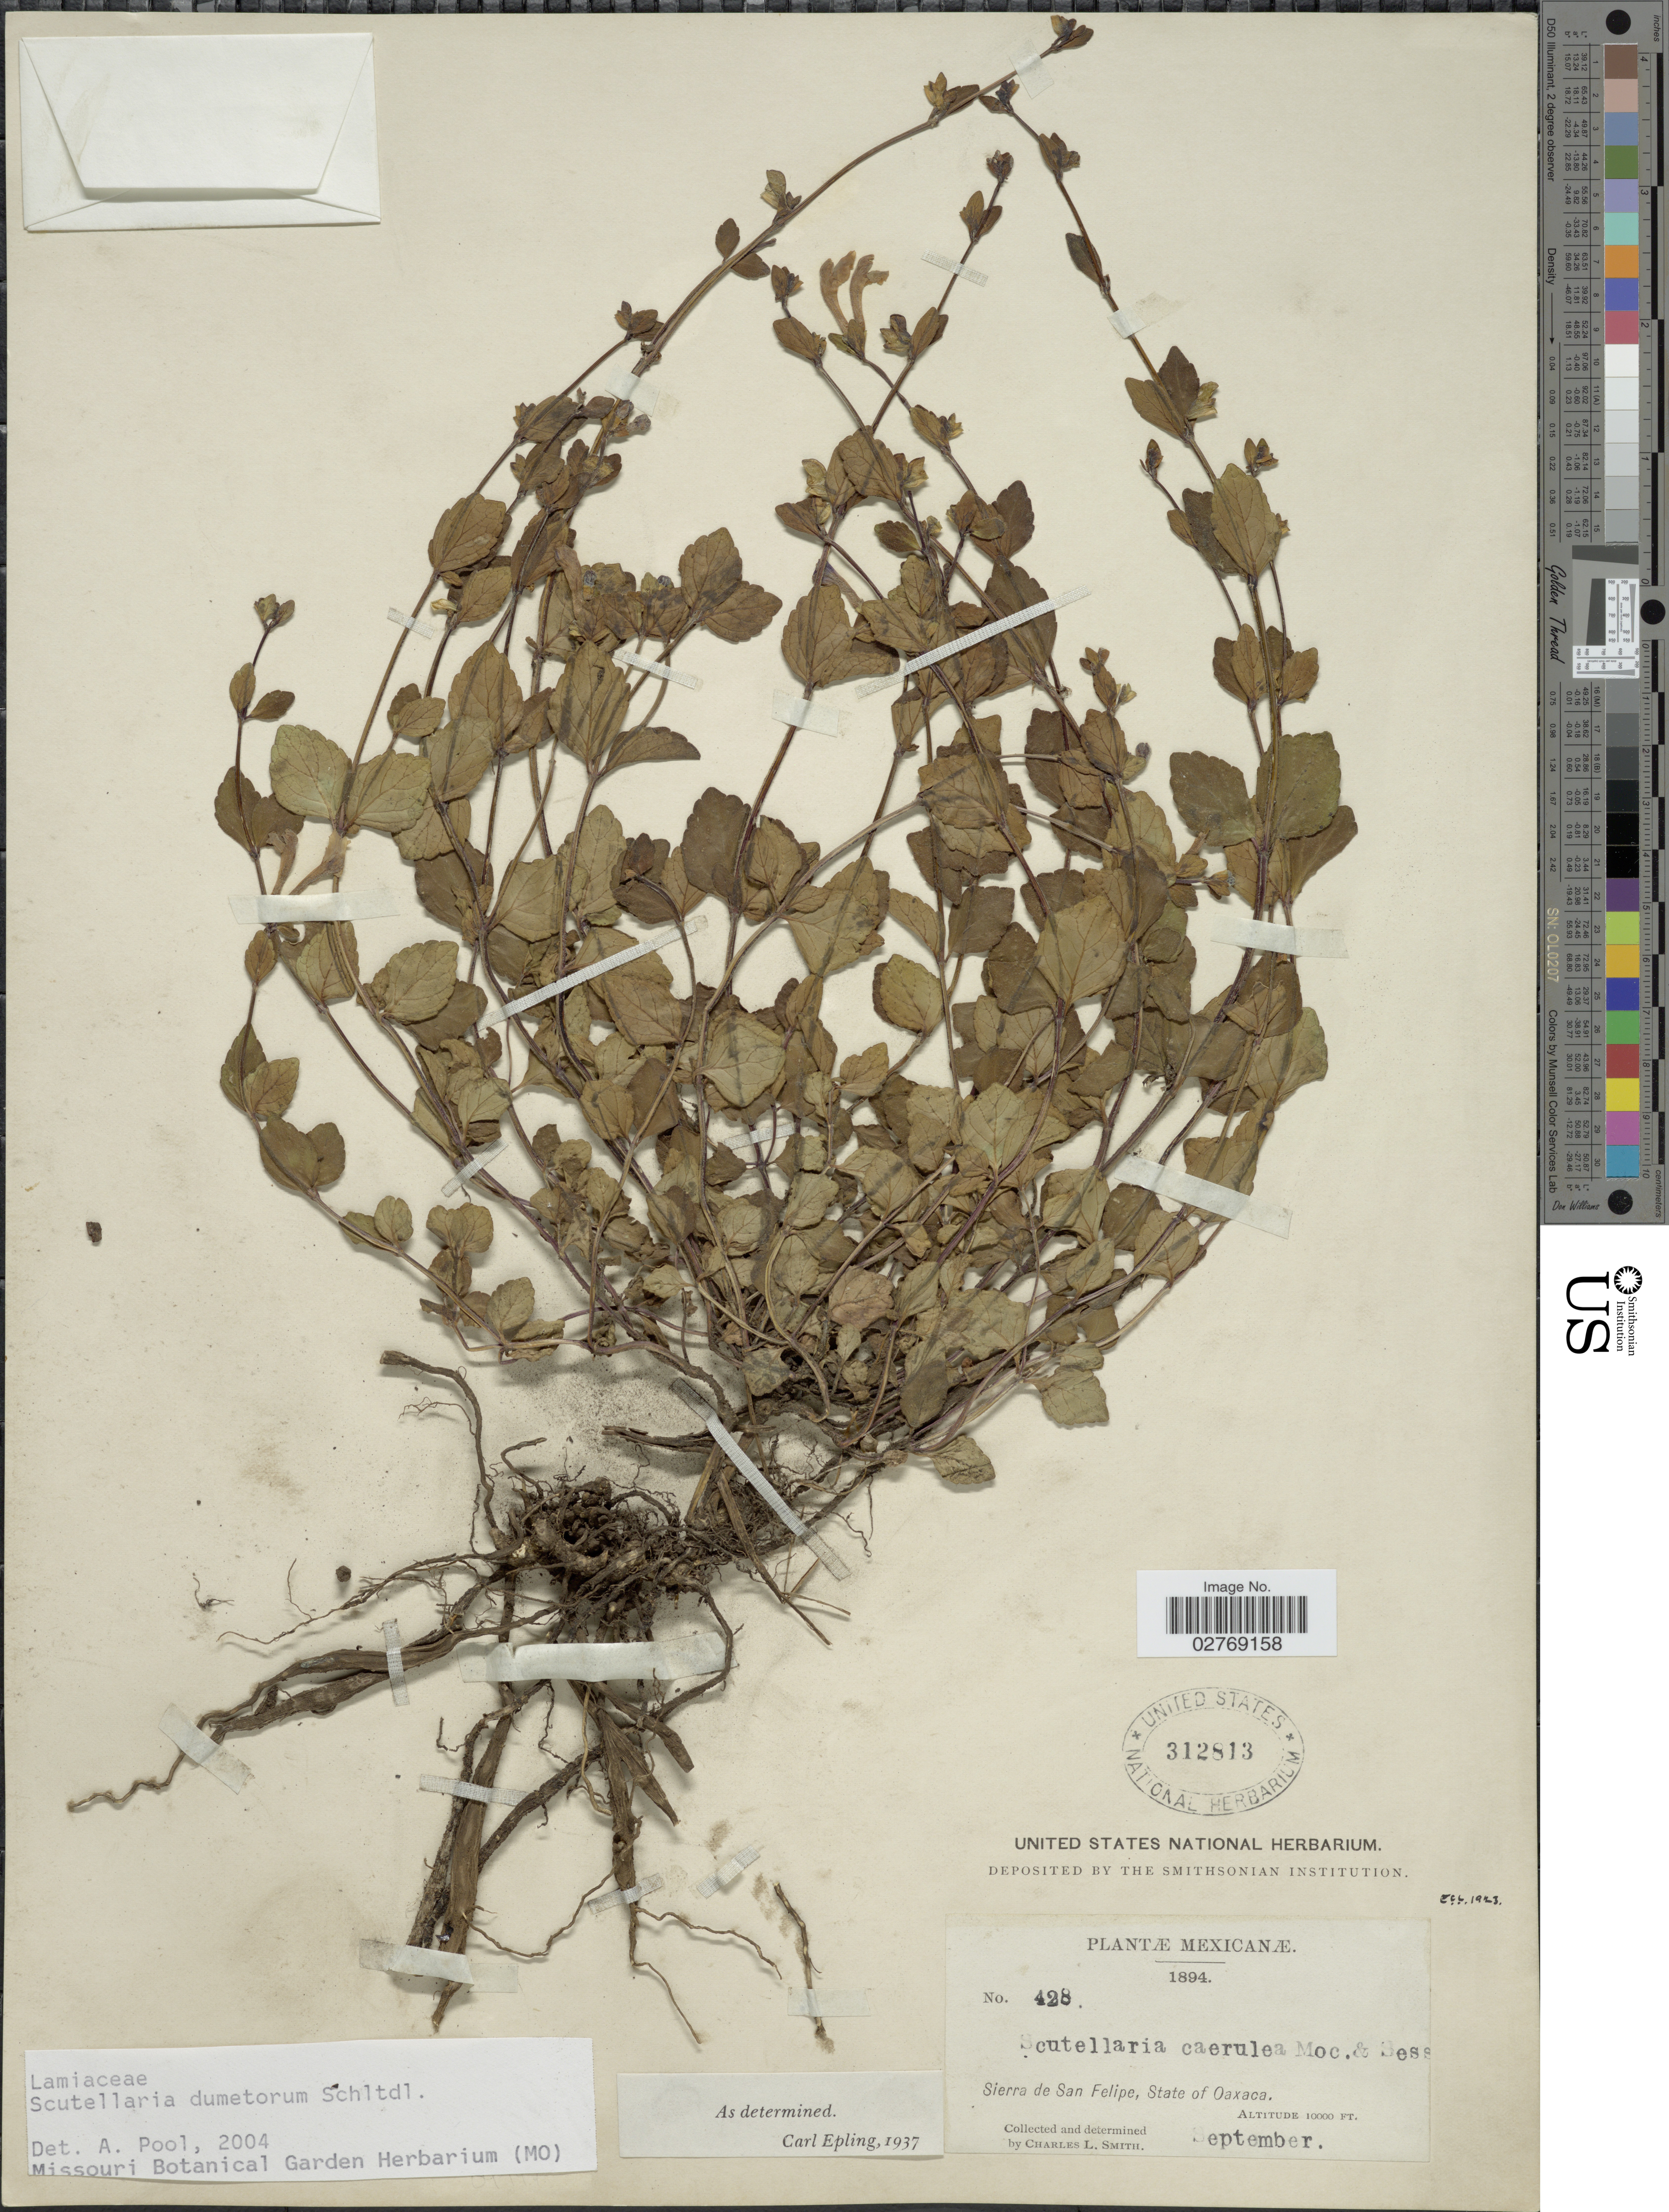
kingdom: Plantae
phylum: Tracheophyta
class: Magnoliopsida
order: Lamiales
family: Lamiaceae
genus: Scutellaria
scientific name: Scutellaria dumetorum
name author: Schltdl.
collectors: C. L. Smith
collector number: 428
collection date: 1894-09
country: Mexico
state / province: Oaxaca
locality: Sierra de San Felipe.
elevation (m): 3048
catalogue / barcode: US 312813